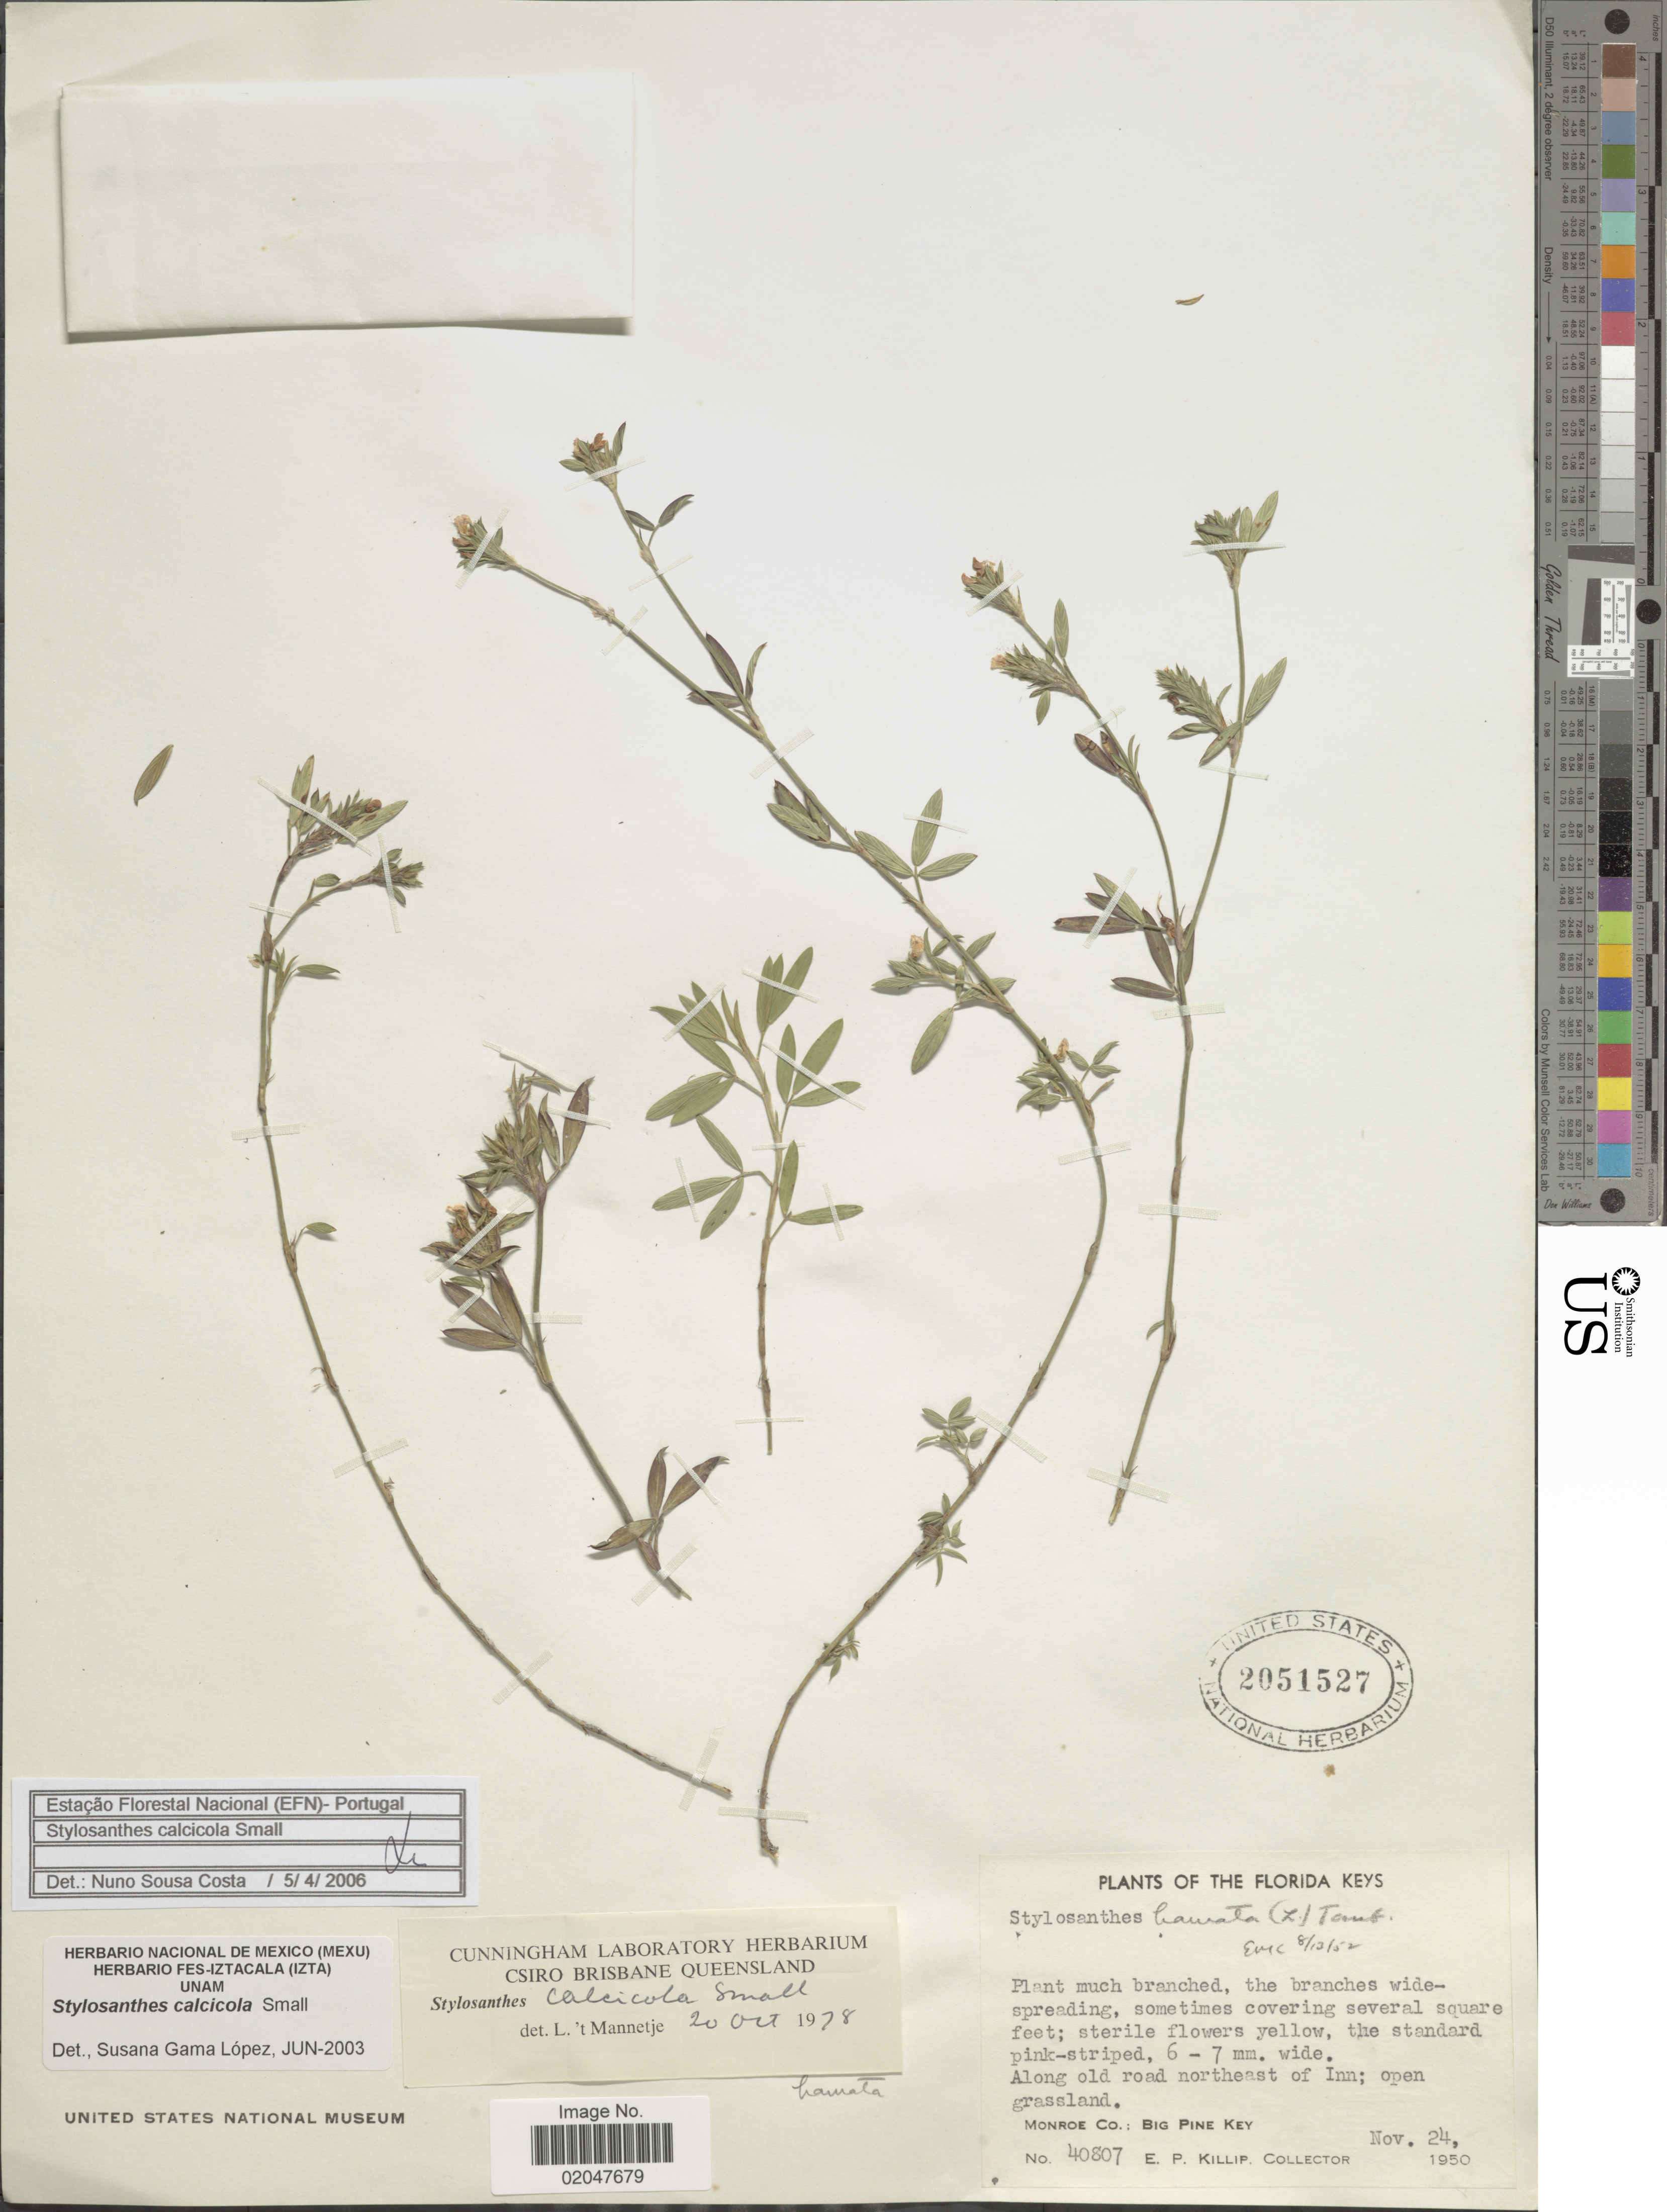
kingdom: Plantae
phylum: Tracheophyta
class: Magnoliopsida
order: Fabales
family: Fabaceae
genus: Stylosanthes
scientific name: Stylosanthes calcicola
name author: Small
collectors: E. P. Killip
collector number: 40807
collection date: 1950-11-24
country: United States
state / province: Florida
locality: Florida Keys, along old road northeast of Inn, Monroe Co., Big Pine Key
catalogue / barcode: US 2051527